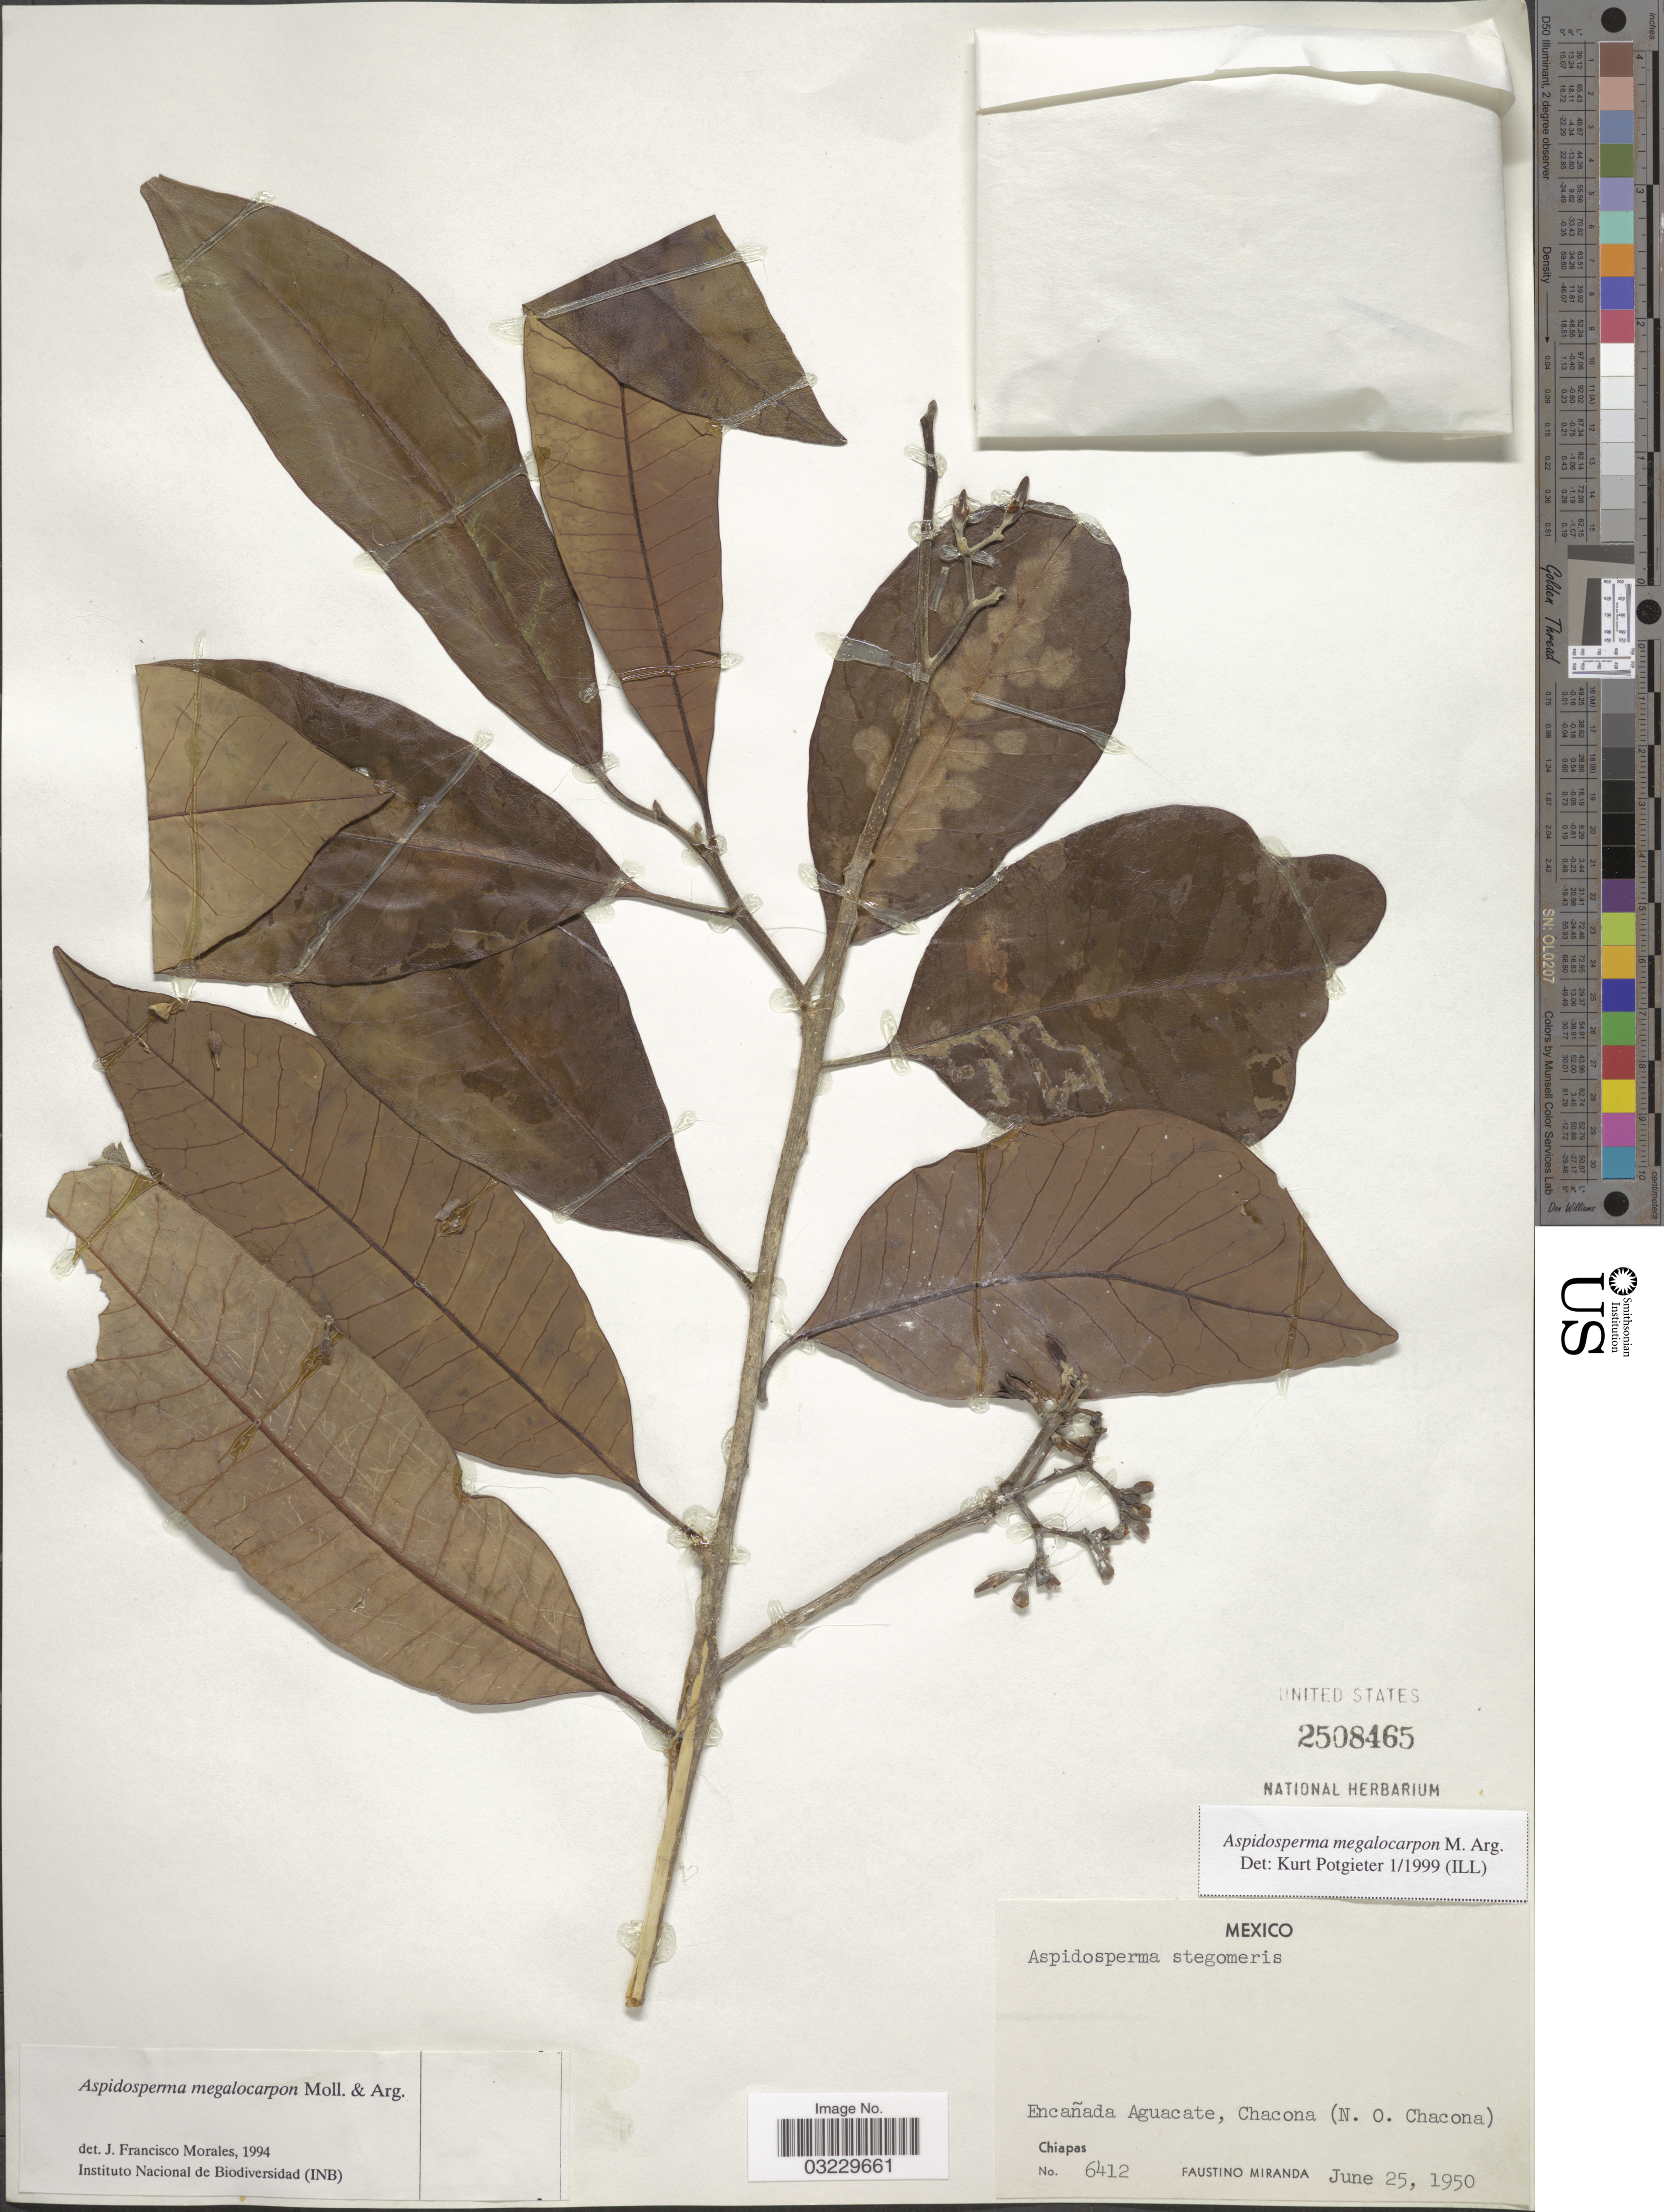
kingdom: Plantae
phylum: Tracheophyta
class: Magnoliopsida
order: Gentianales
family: Apocynaceae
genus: Aspidosperma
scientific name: Aspidosperma megalocarpon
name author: Müll. Arg.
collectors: F. Miranda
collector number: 6412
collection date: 1950-06-25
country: Mexico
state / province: Chiapas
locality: Encañasa Aguacate, Chacona (N.O. Chacona).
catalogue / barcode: US 2508465